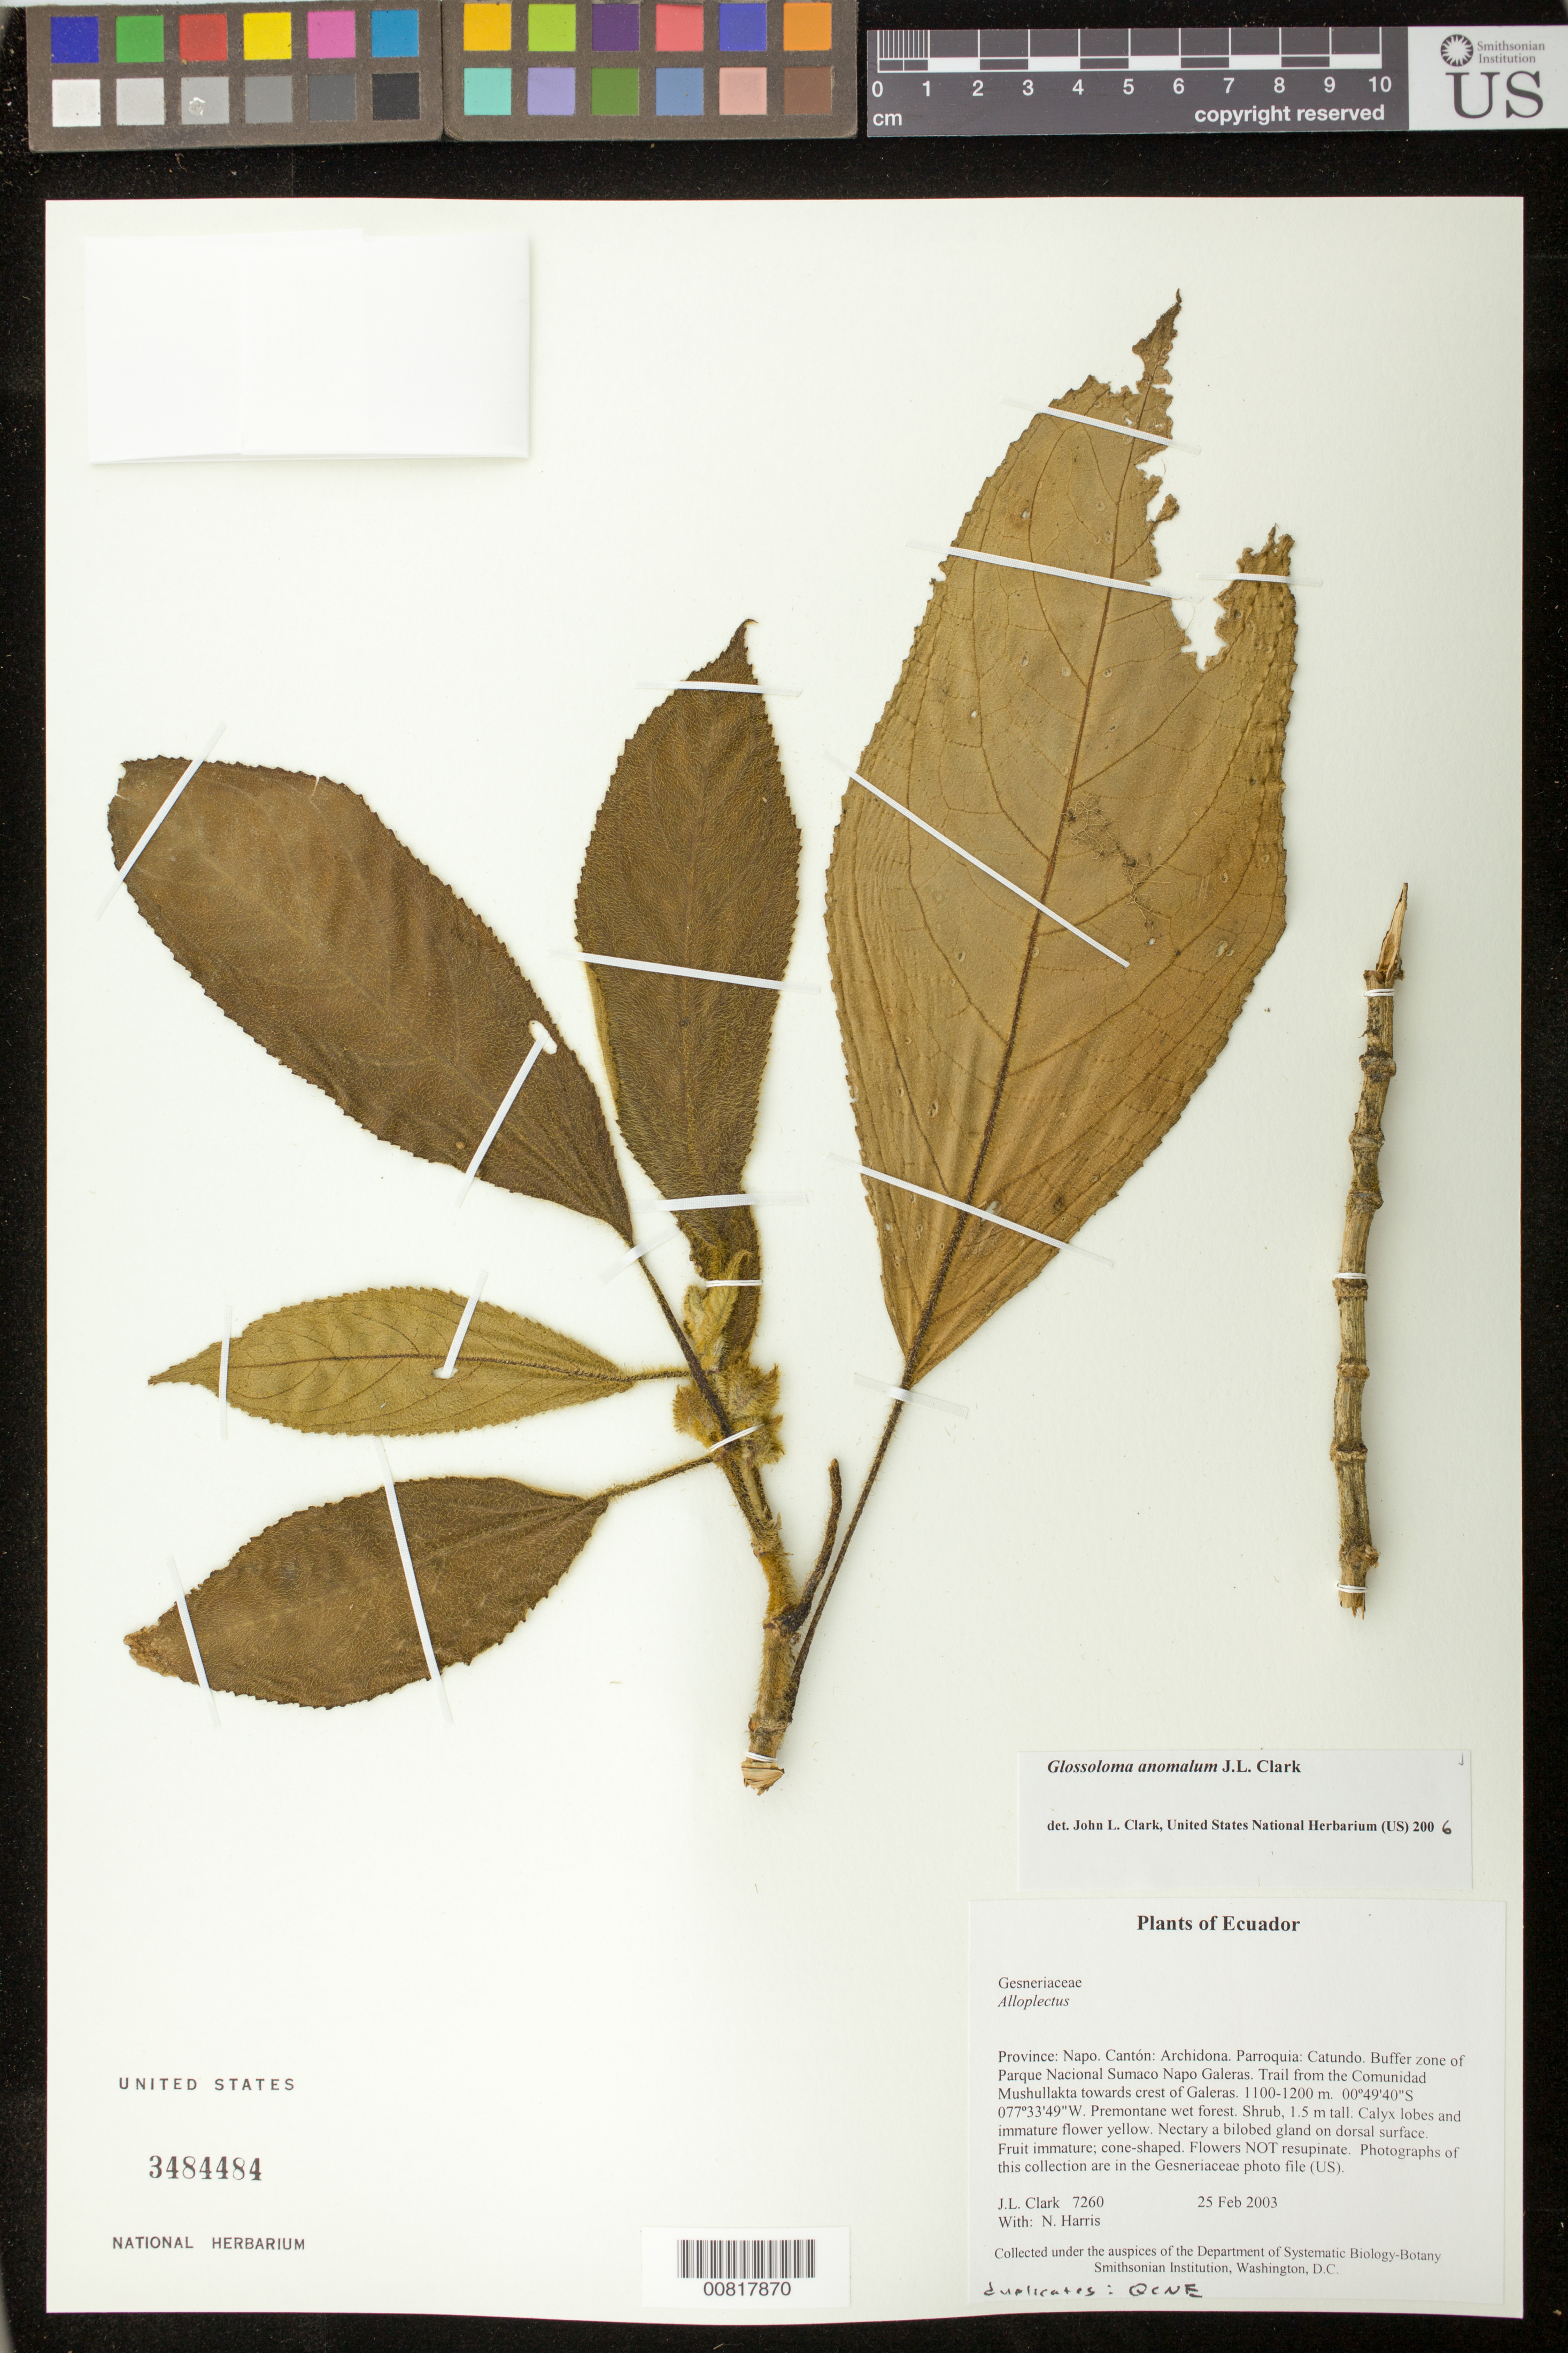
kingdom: Plantae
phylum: Tracheophyta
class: Magnoliopsida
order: Lamiales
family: Gesneriaceae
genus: Glossoloma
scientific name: Glossoloma anomalum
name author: J.L. Clark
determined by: Clark, J. L., (SEL), The Marie Selby Botanical Garden (UNITED STATES)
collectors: J. L. Clark & N. Harris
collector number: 7260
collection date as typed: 25 Feb 2003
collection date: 2003-02-25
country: Ecuador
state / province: Napo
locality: Archidona. Parroquia: Catundo. Buffer zone of Parque Nacional Sumaco Napo Galeras. Trail from the Comunidad Mushullakta towards crest of Galeras.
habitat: Premontane wet forest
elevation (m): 1100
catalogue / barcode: US 3484484